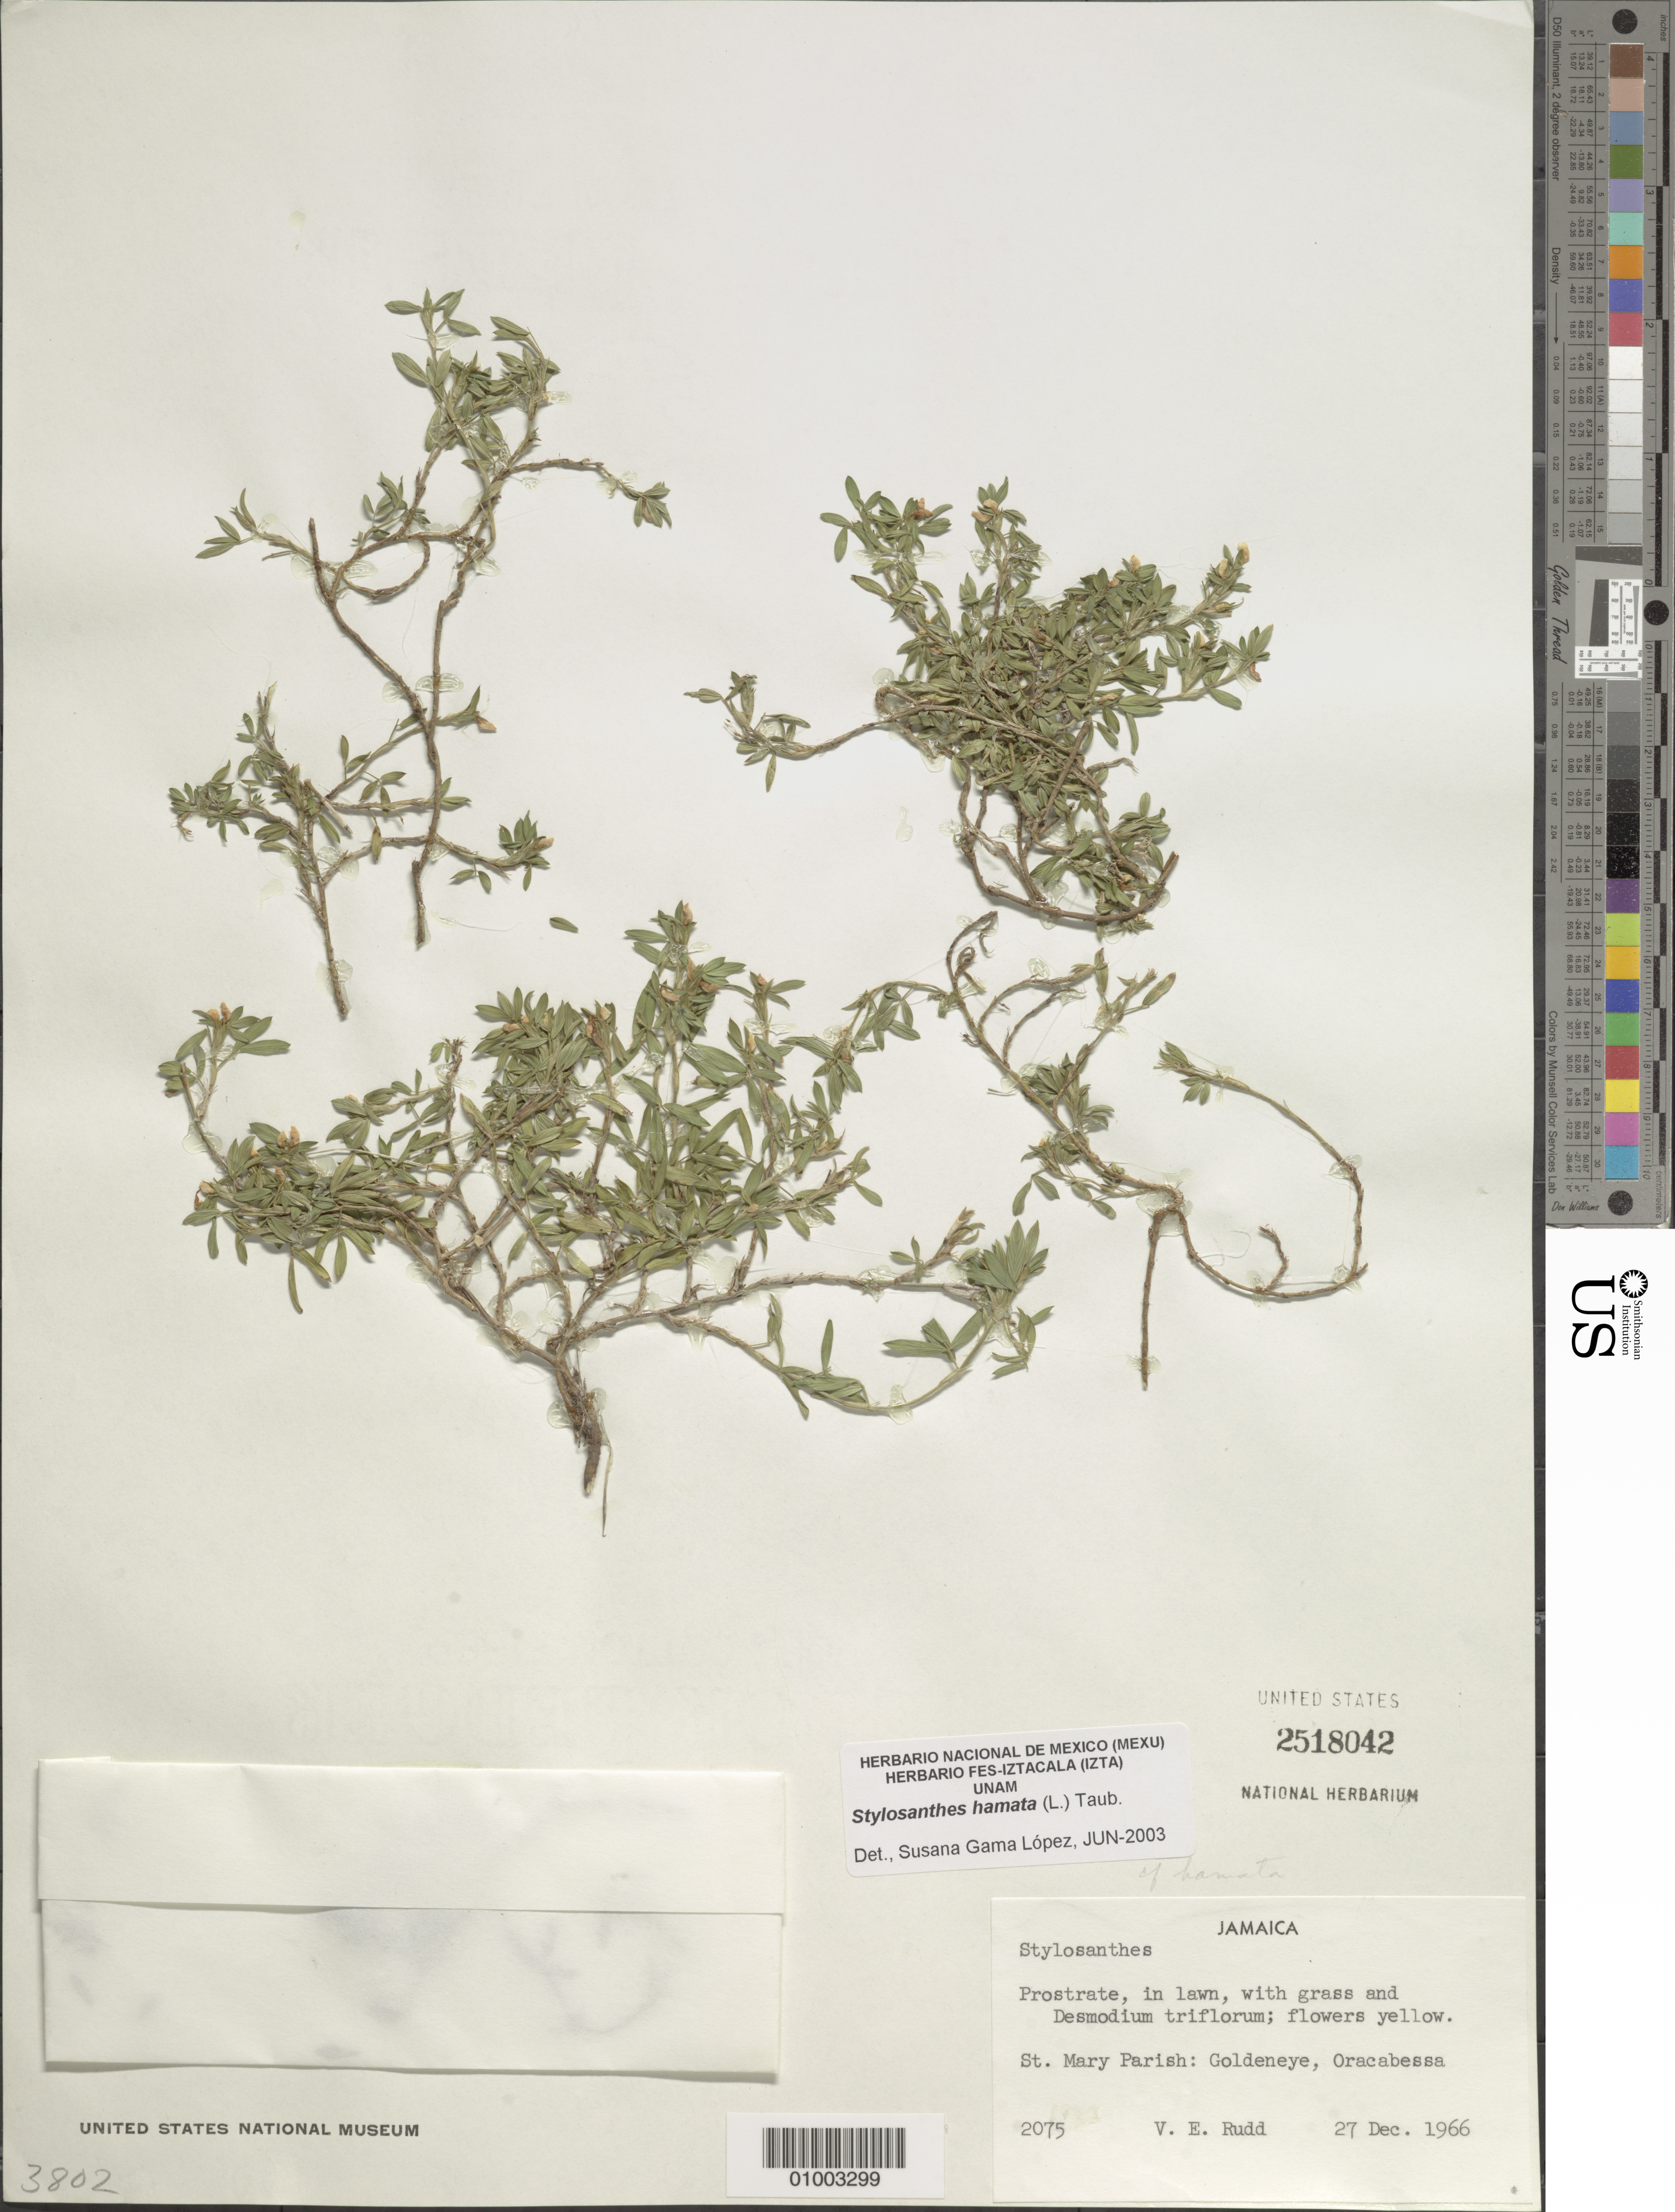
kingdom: Plantae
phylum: Tracheophyta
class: Magnoliopsida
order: Fabales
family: Fabaceae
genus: Stylosanthes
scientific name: Stylosanthes hamata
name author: (L.) Taub.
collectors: V. E. Rudd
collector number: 2075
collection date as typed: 27 Dec 1966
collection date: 1966-12-27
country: Jamaica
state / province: Saint Mary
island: Jamaica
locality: Goldeneye, Oracabessa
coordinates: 0 N, 0 E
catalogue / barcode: US 2518042